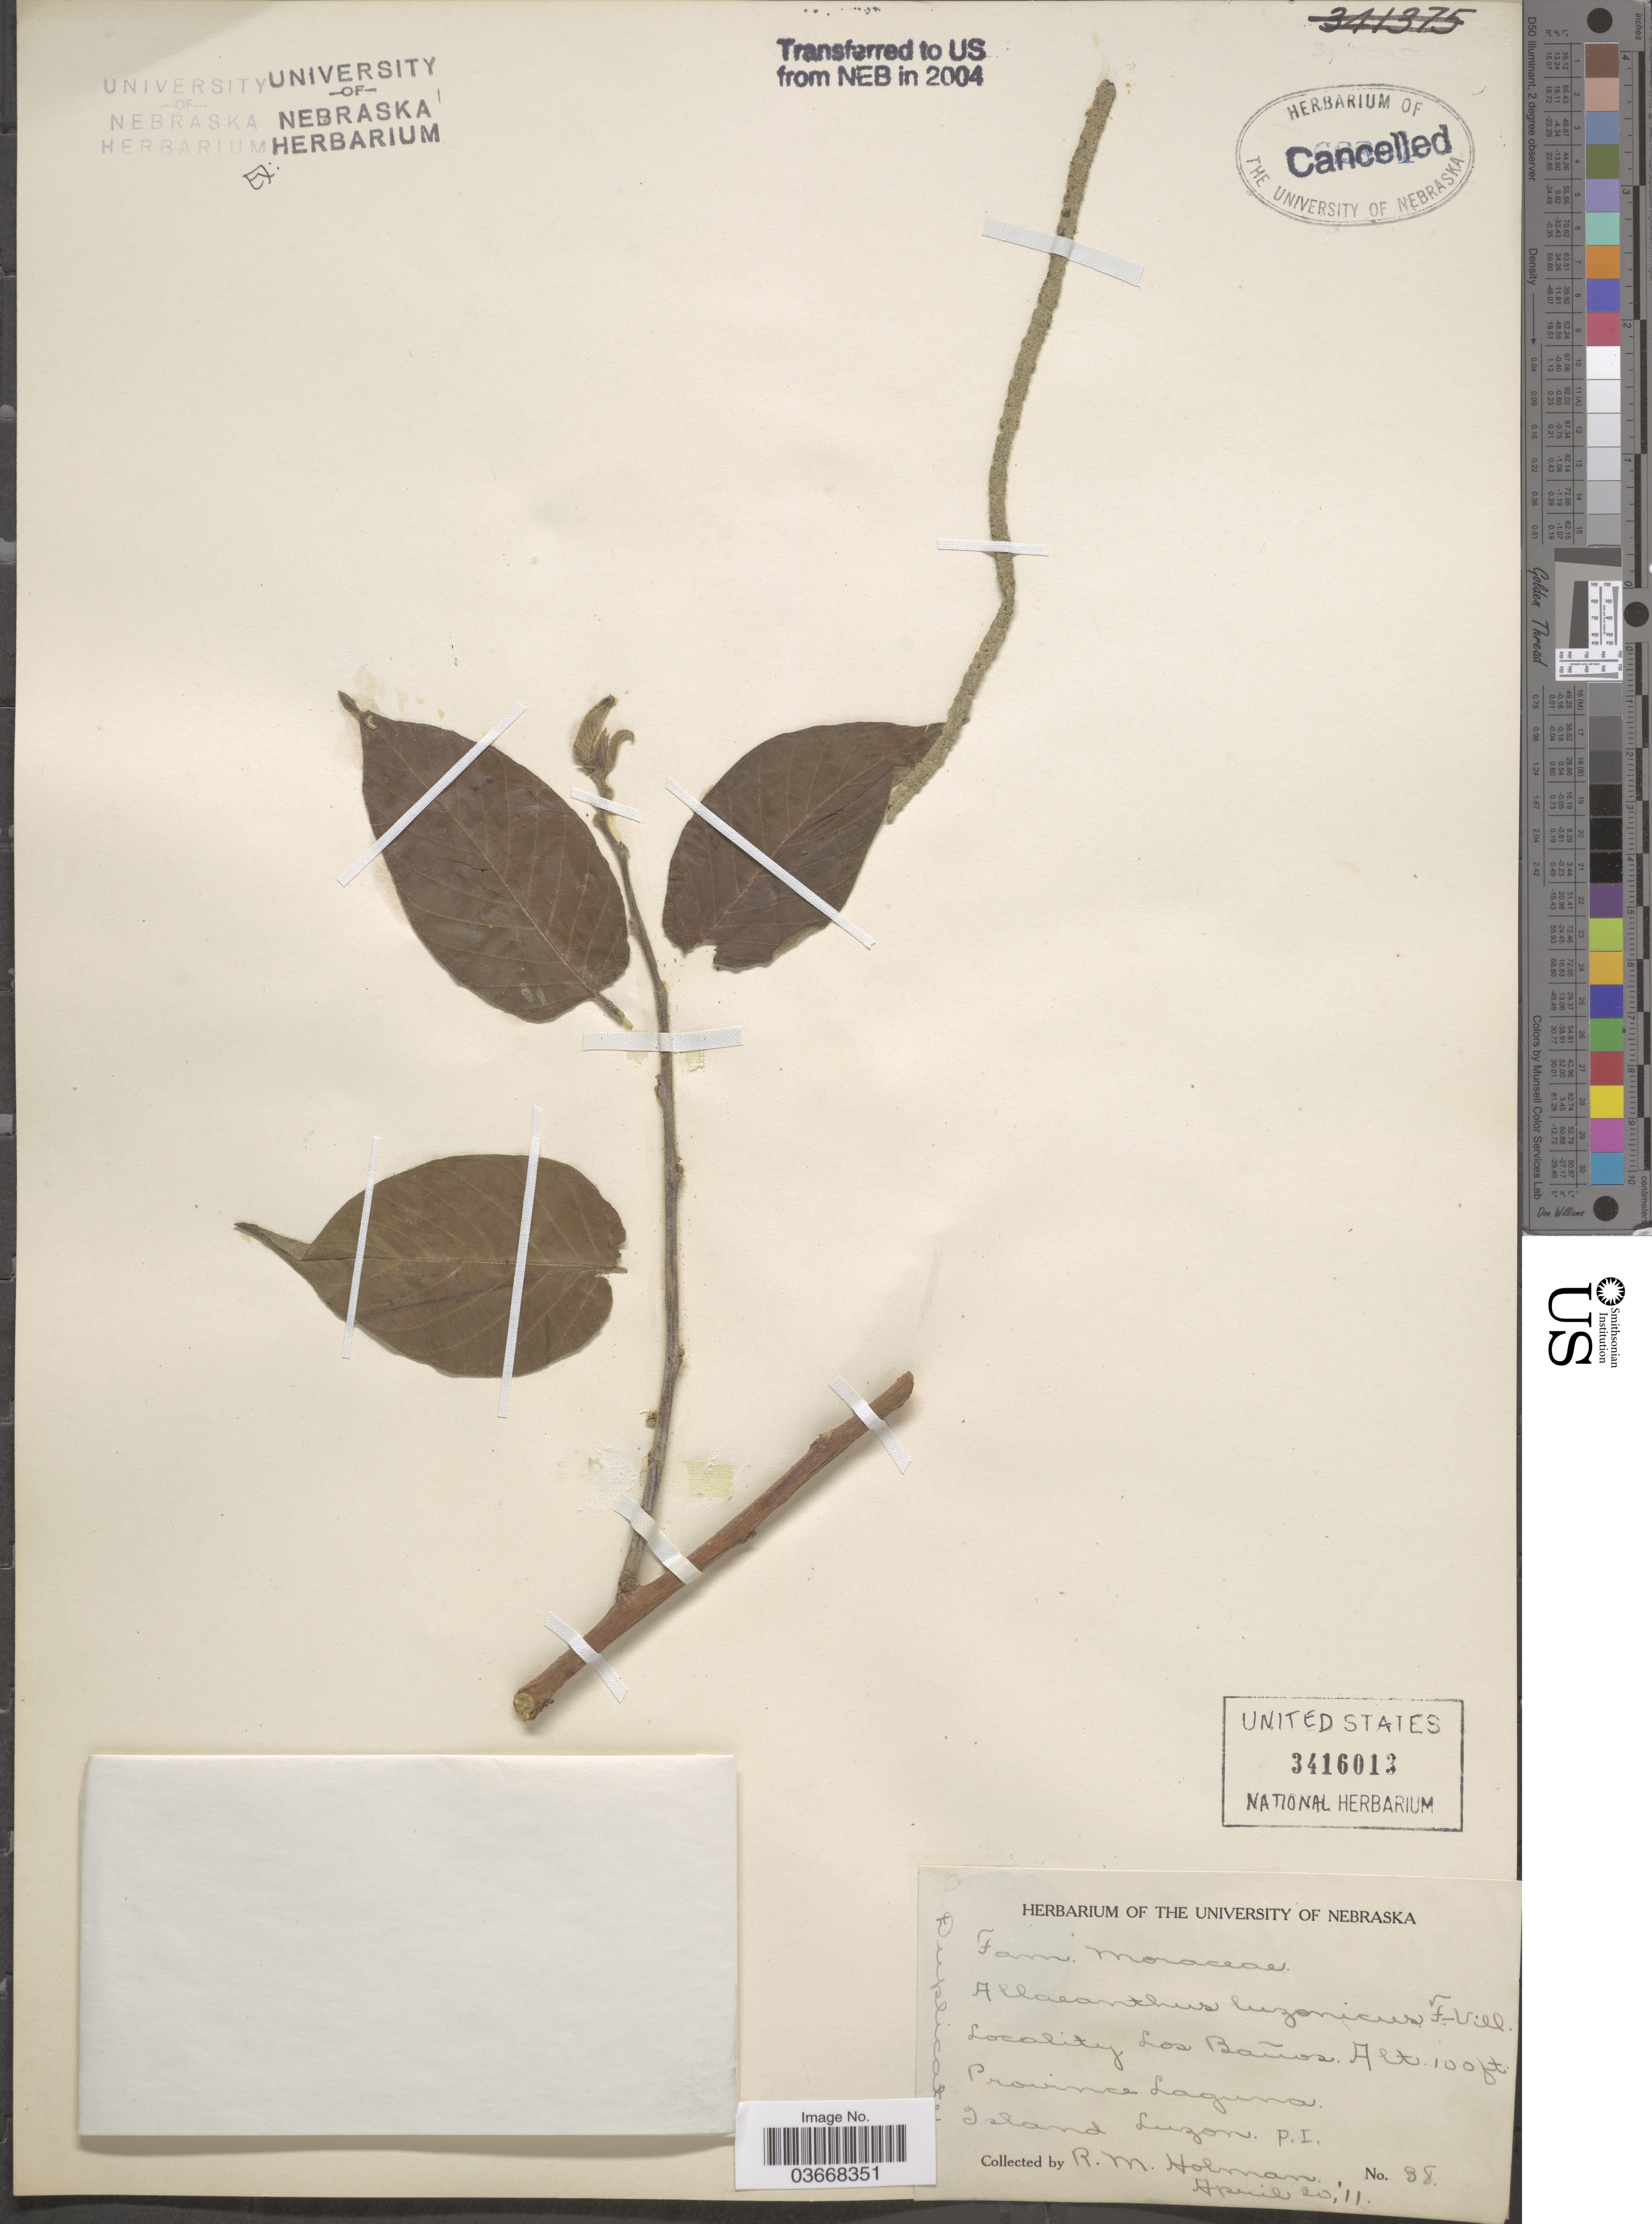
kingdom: Plantae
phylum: Tracheophyta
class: Magnoliopsida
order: Rosales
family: Moraceae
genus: Allaeanthus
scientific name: Allaeanthus luzonicus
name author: Fern.-Vill.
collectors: R. Holman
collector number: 38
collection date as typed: Transcribed d/m/y: 20/4/11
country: Philippines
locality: Los Baños. Province Laguna. Island Luzon.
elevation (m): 30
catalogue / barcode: US 3416013